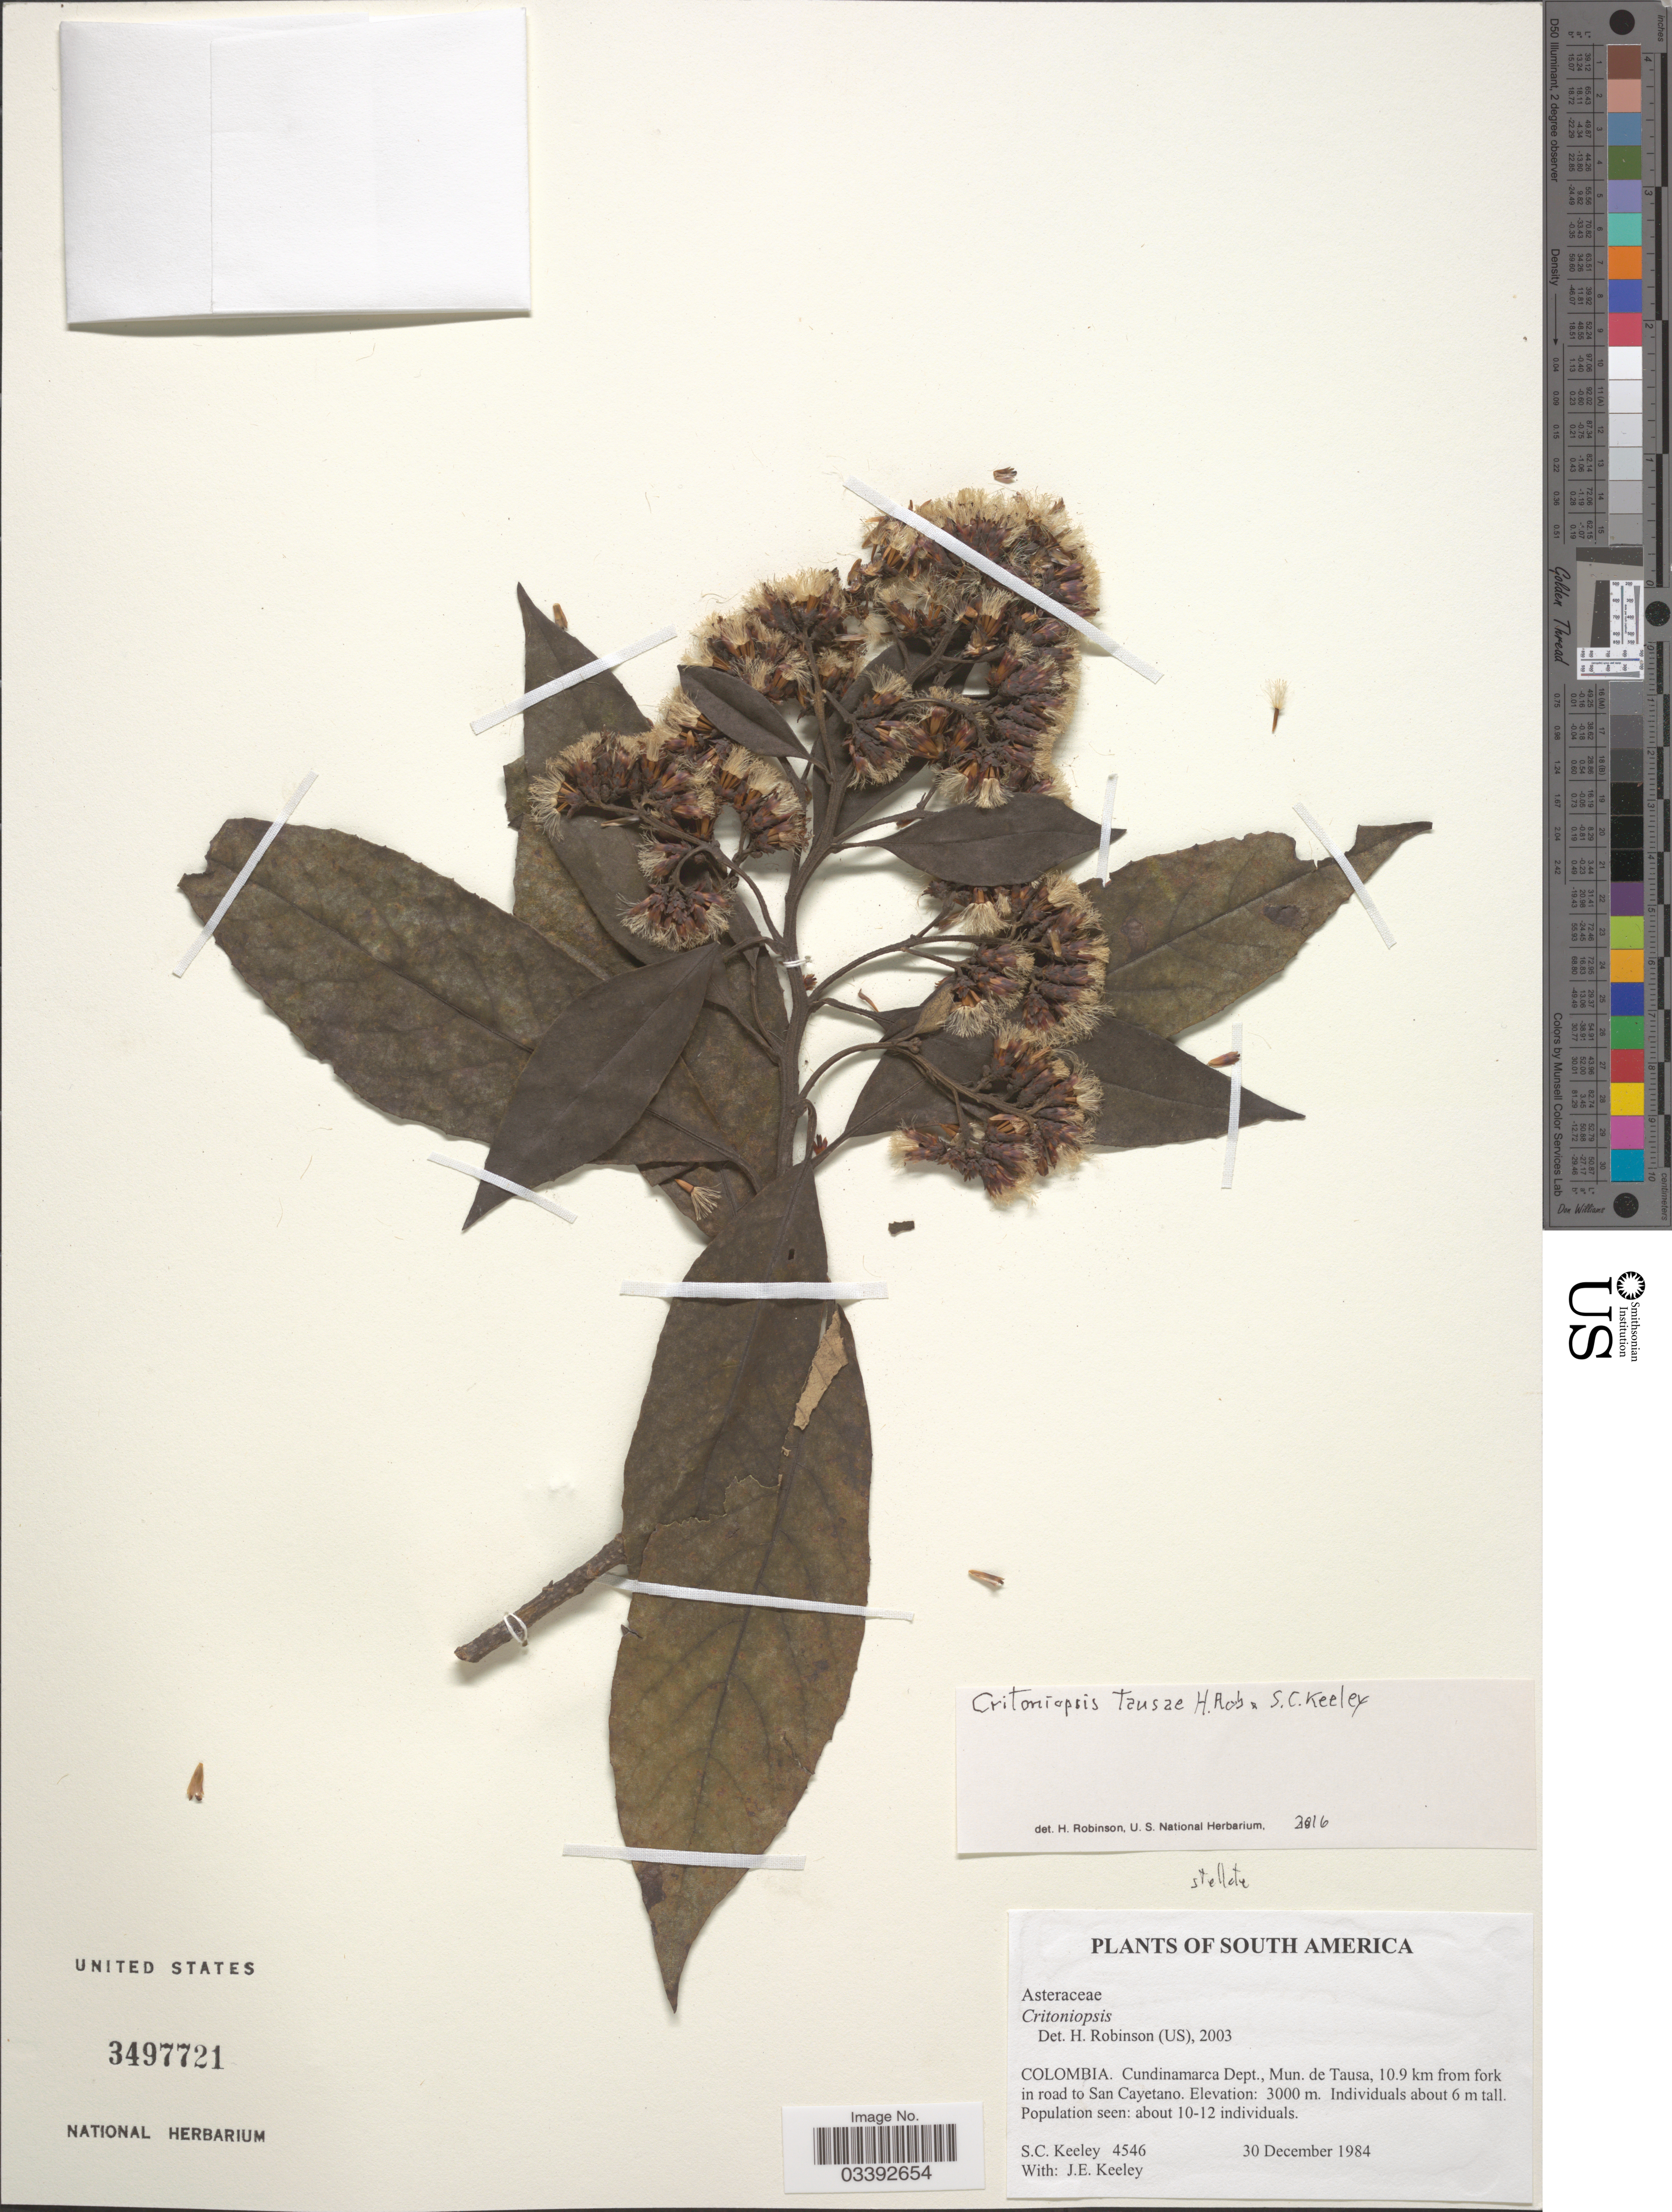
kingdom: Plantae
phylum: Tracheophyta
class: Magnoliopsida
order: Asterales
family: Asteraceae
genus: Critoniopsis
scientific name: Critoniopsis tausae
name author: H. Rob. & S.C. Keeley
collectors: S. C. Keeley & J. E. Keeley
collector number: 4546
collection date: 1984-12-30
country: Colombia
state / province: Cundinamarca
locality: Cundinamarca Dept., Mun. de Tausa, 10.9 km from fork in road to San Cayetano.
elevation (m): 3000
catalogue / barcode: US 3497721